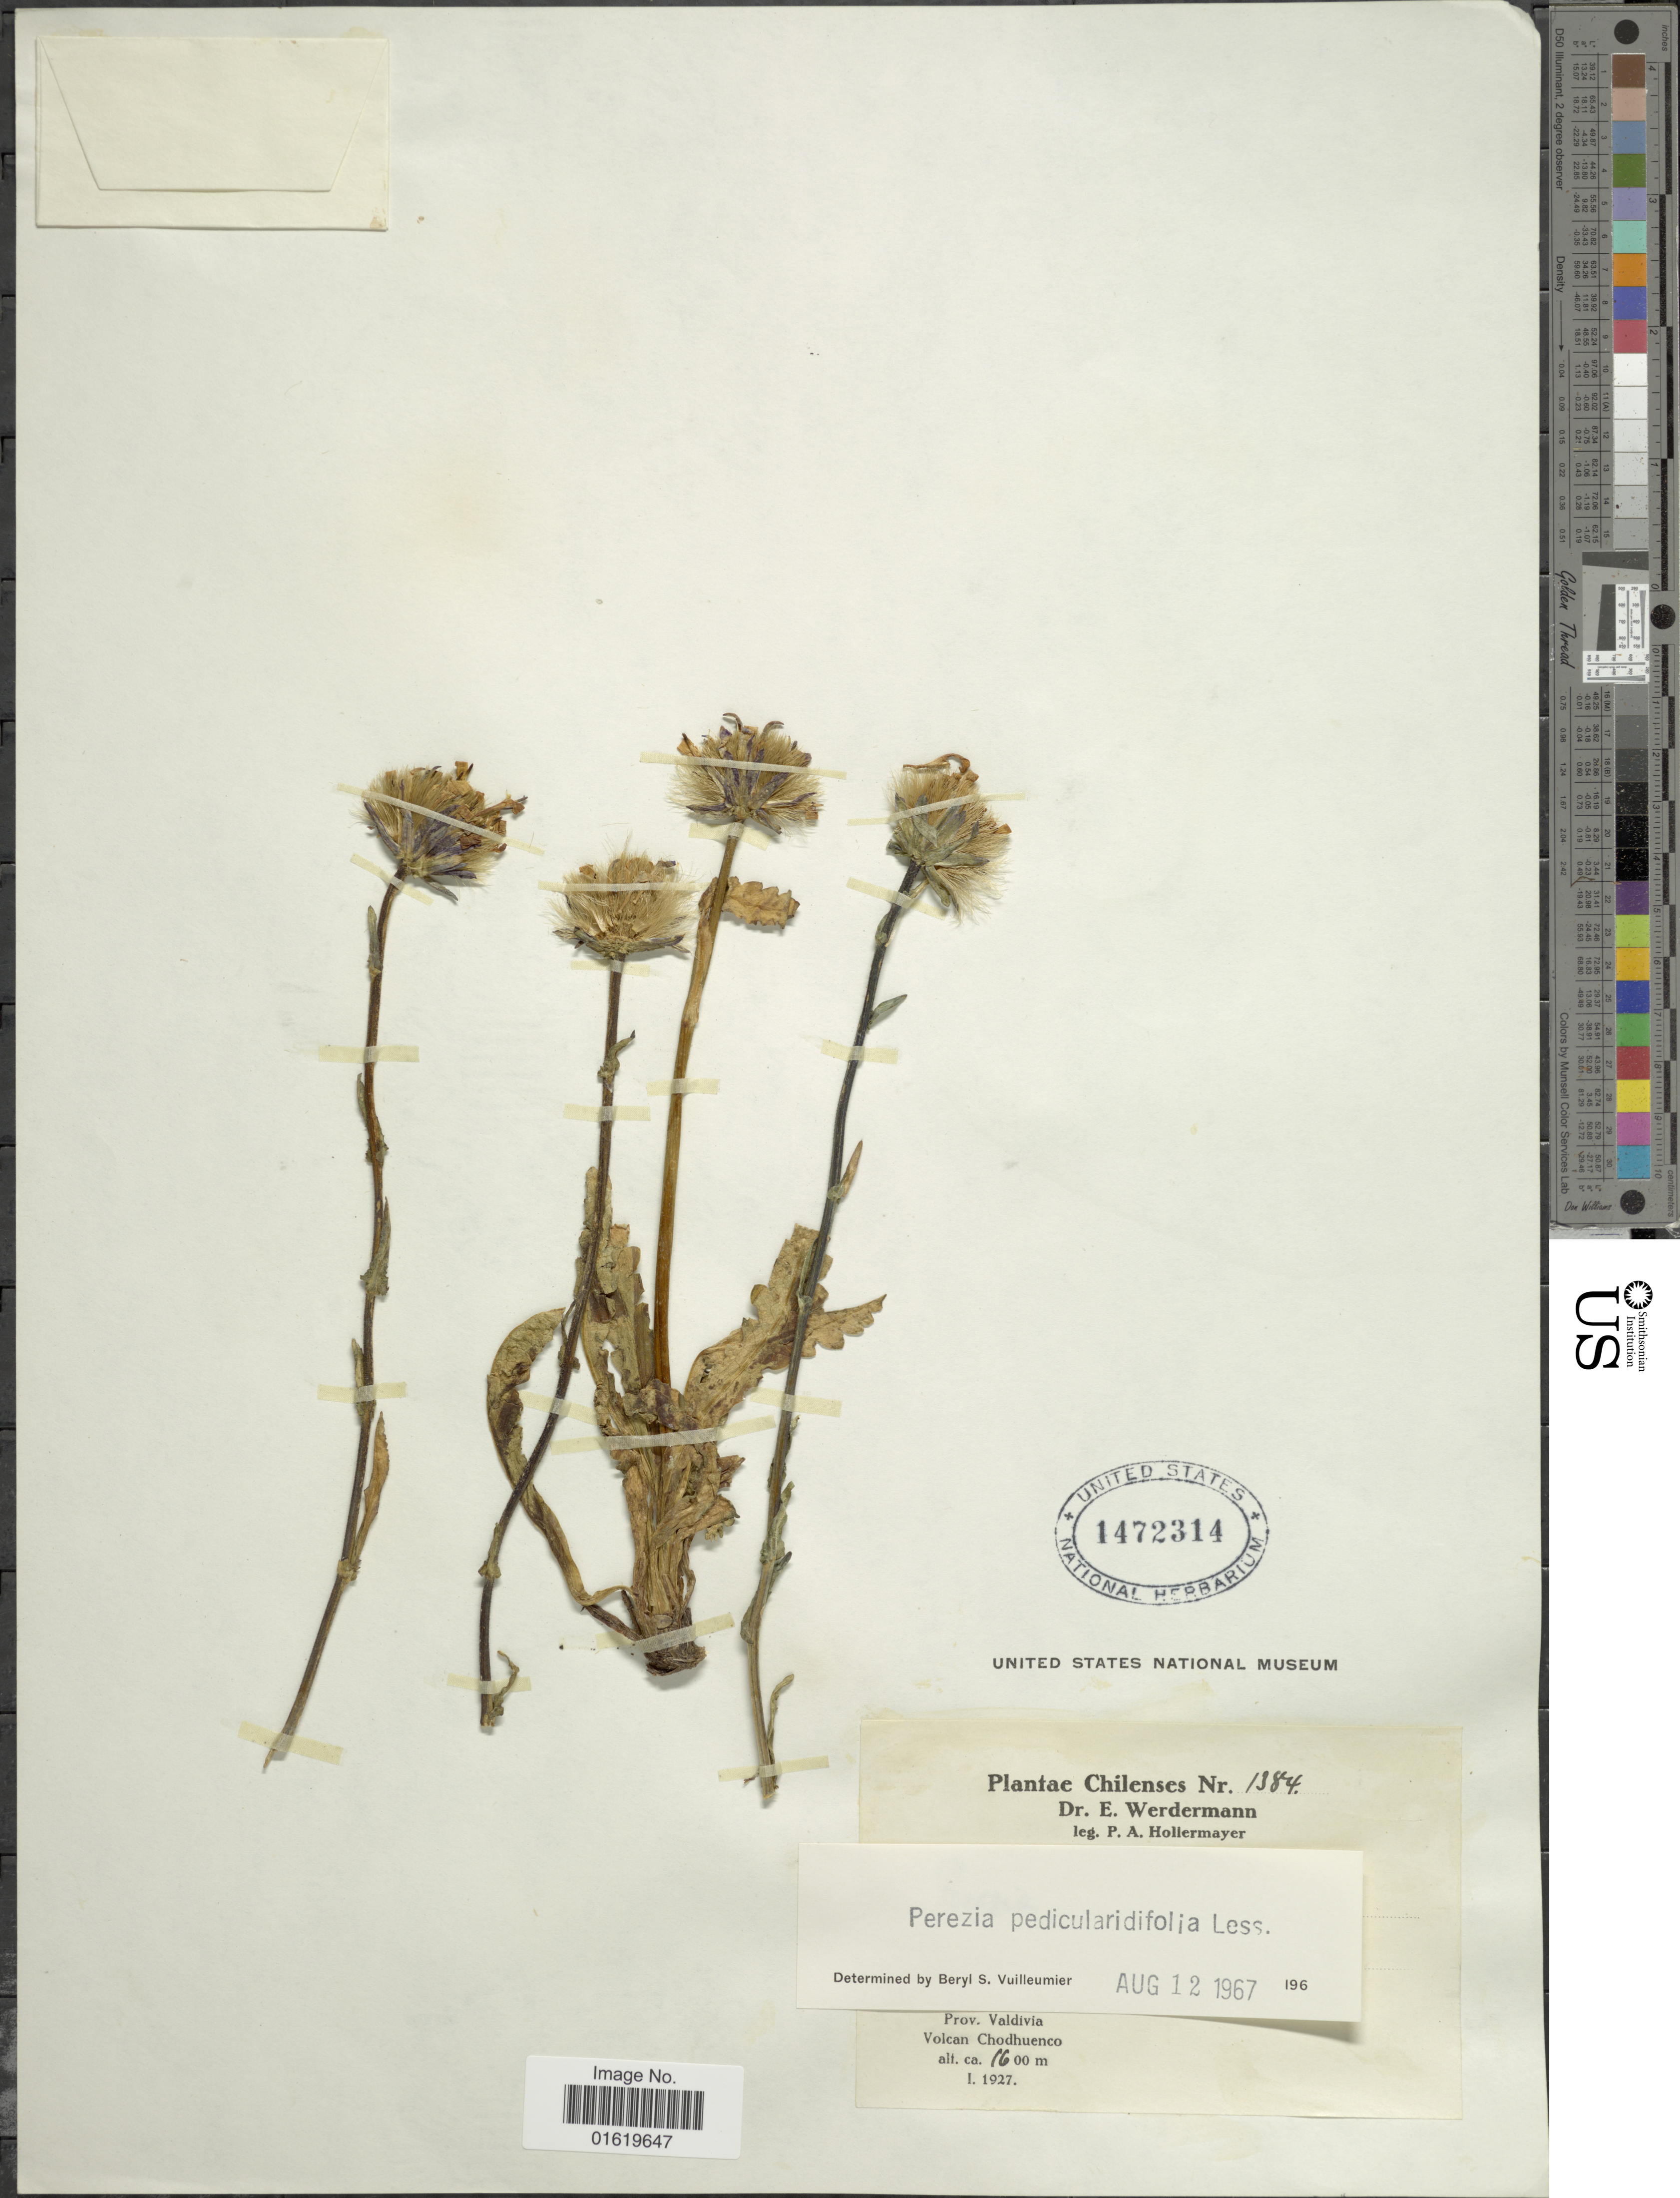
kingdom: Plantae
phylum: Tracheophyta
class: Magnoliopsida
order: Asterales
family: Asteraceae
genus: Perezia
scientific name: Perezia pedicularidifolia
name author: Less.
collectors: P. Hollermayer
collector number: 1384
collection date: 1927-01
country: Chile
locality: Prov. Valdivia. Volcan Chodhuenco.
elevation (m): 1600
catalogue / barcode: US 1472314